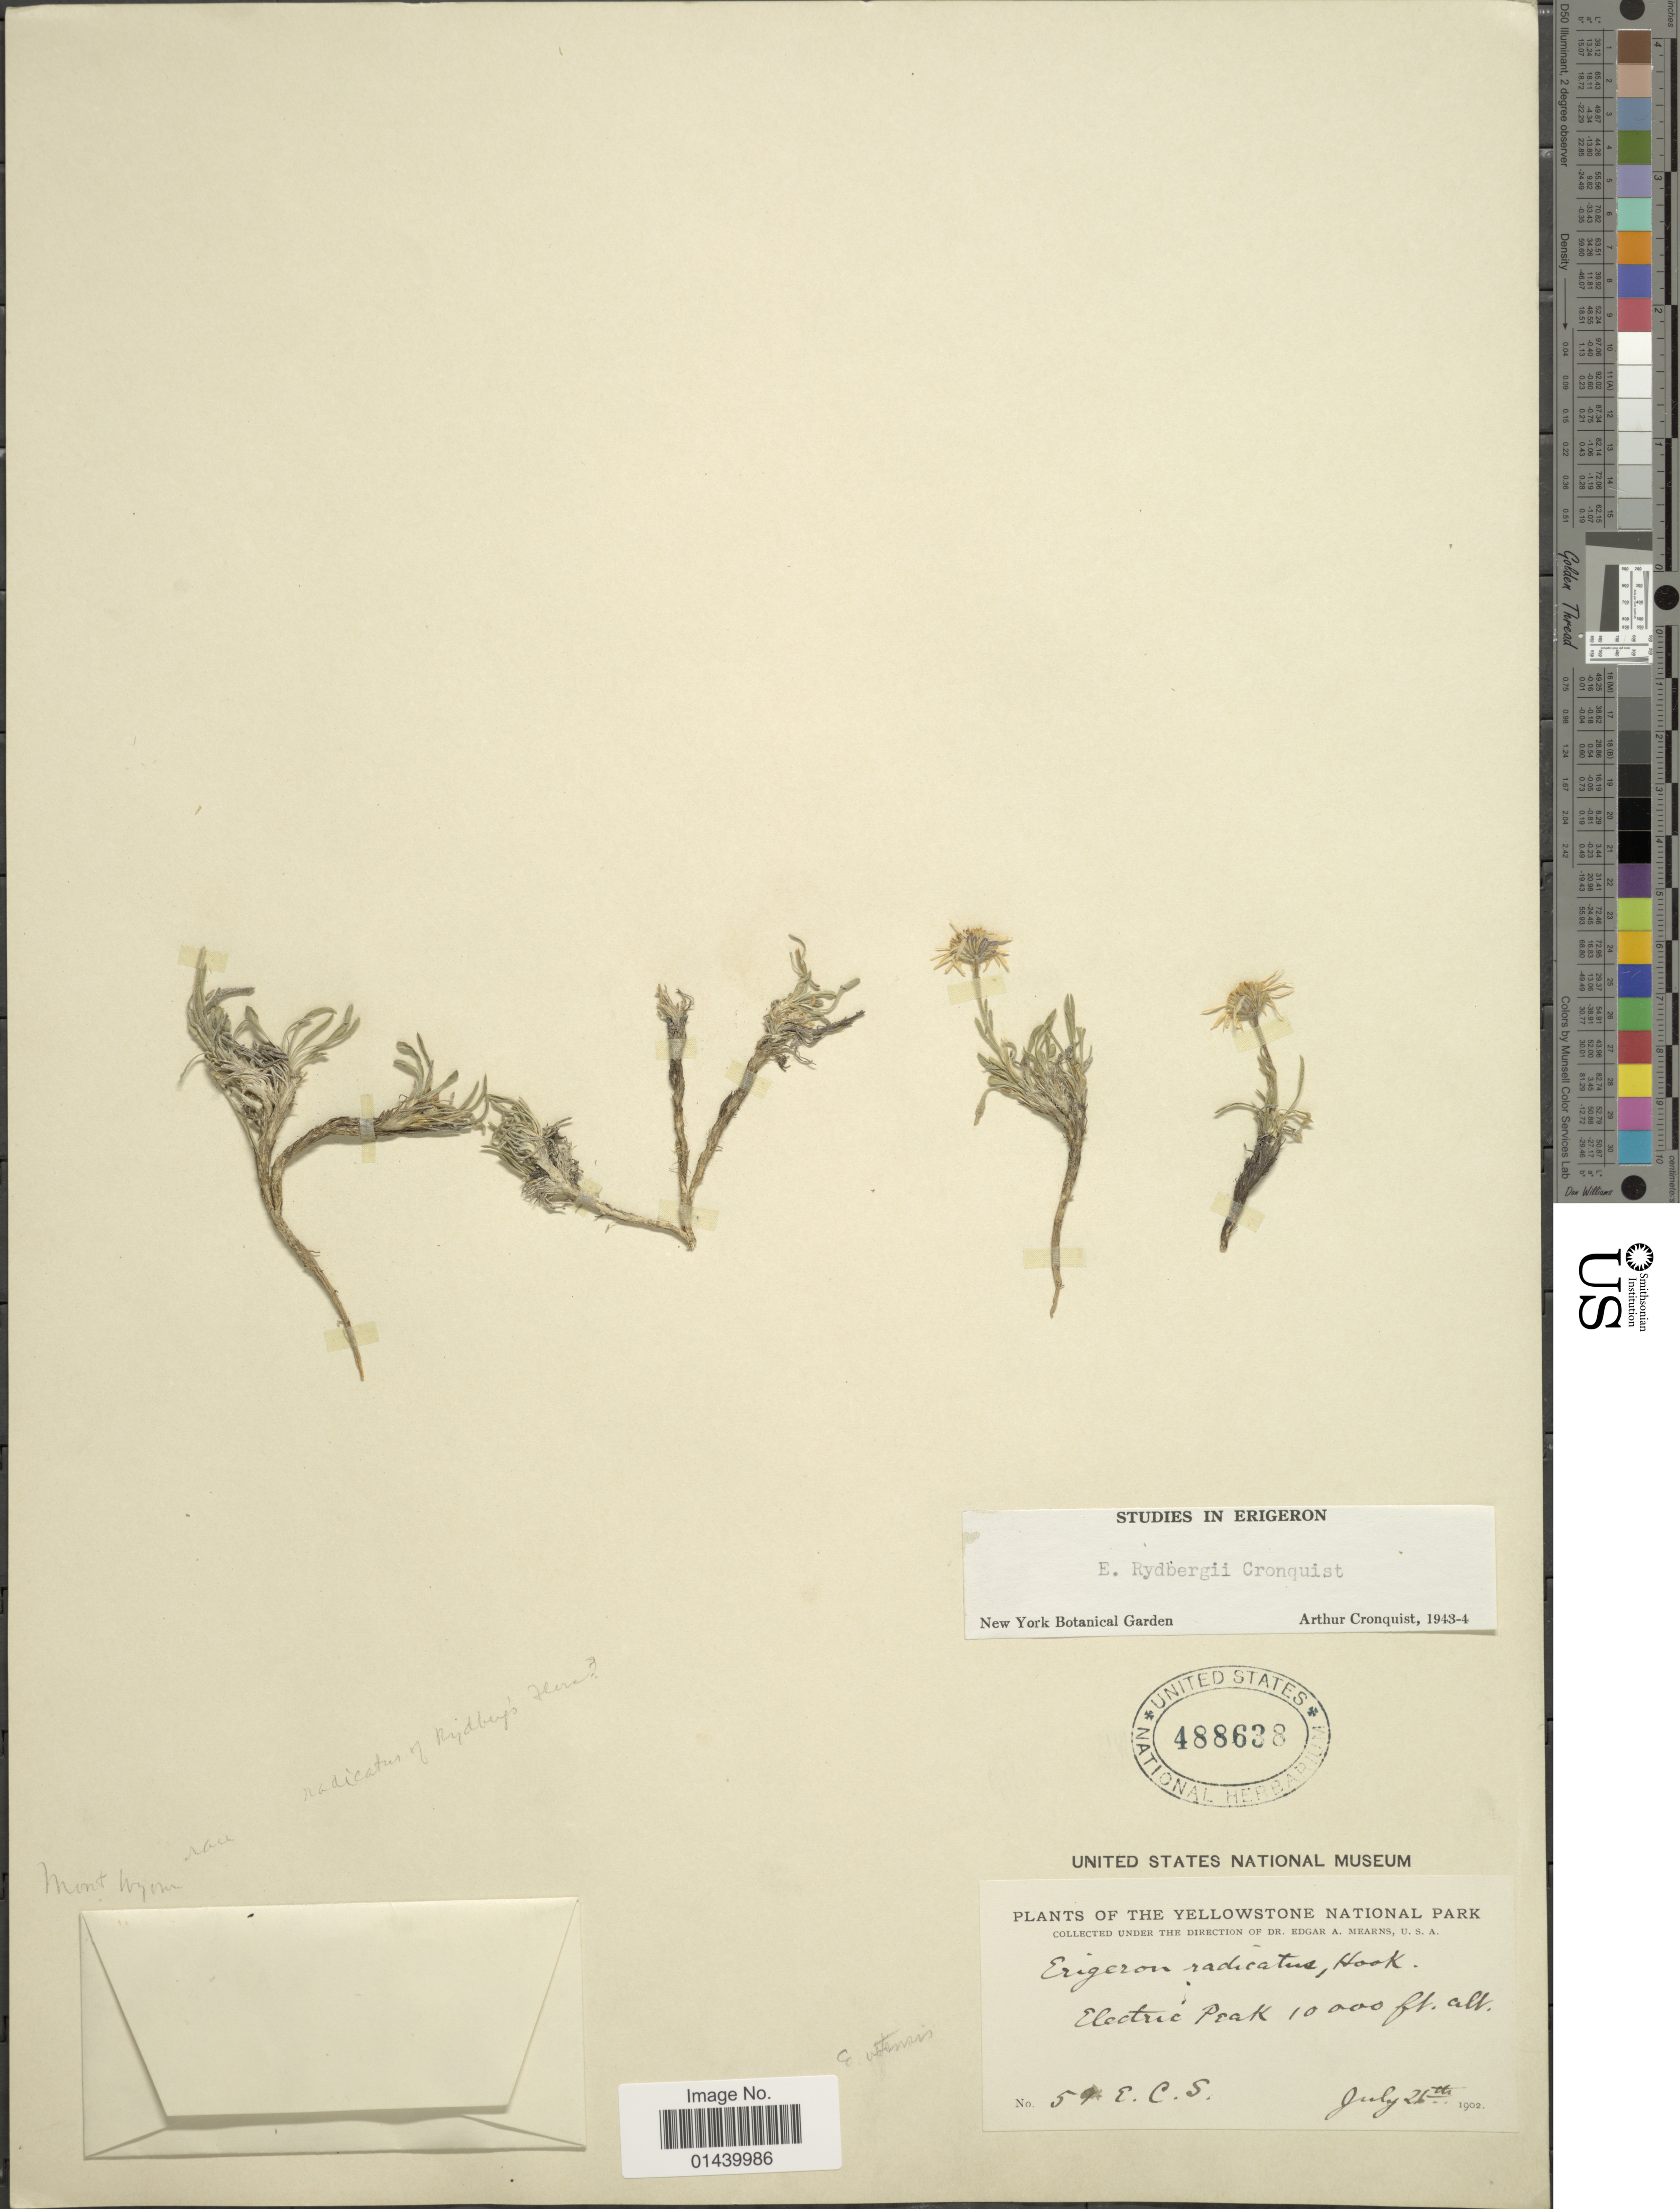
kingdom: Plantae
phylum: Tracheophyta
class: Magnoliopsida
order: Asterales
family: Asteraceae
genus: Erigeron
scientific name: Erigeron rydbergii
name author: Cronq.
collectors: E. A. Mearns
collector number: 59E.C.S.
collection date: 1902-07-26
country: United States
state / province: Montana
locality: The Yellowstone National Park. Electric Peak.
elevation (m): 3048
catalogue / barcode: US 488638